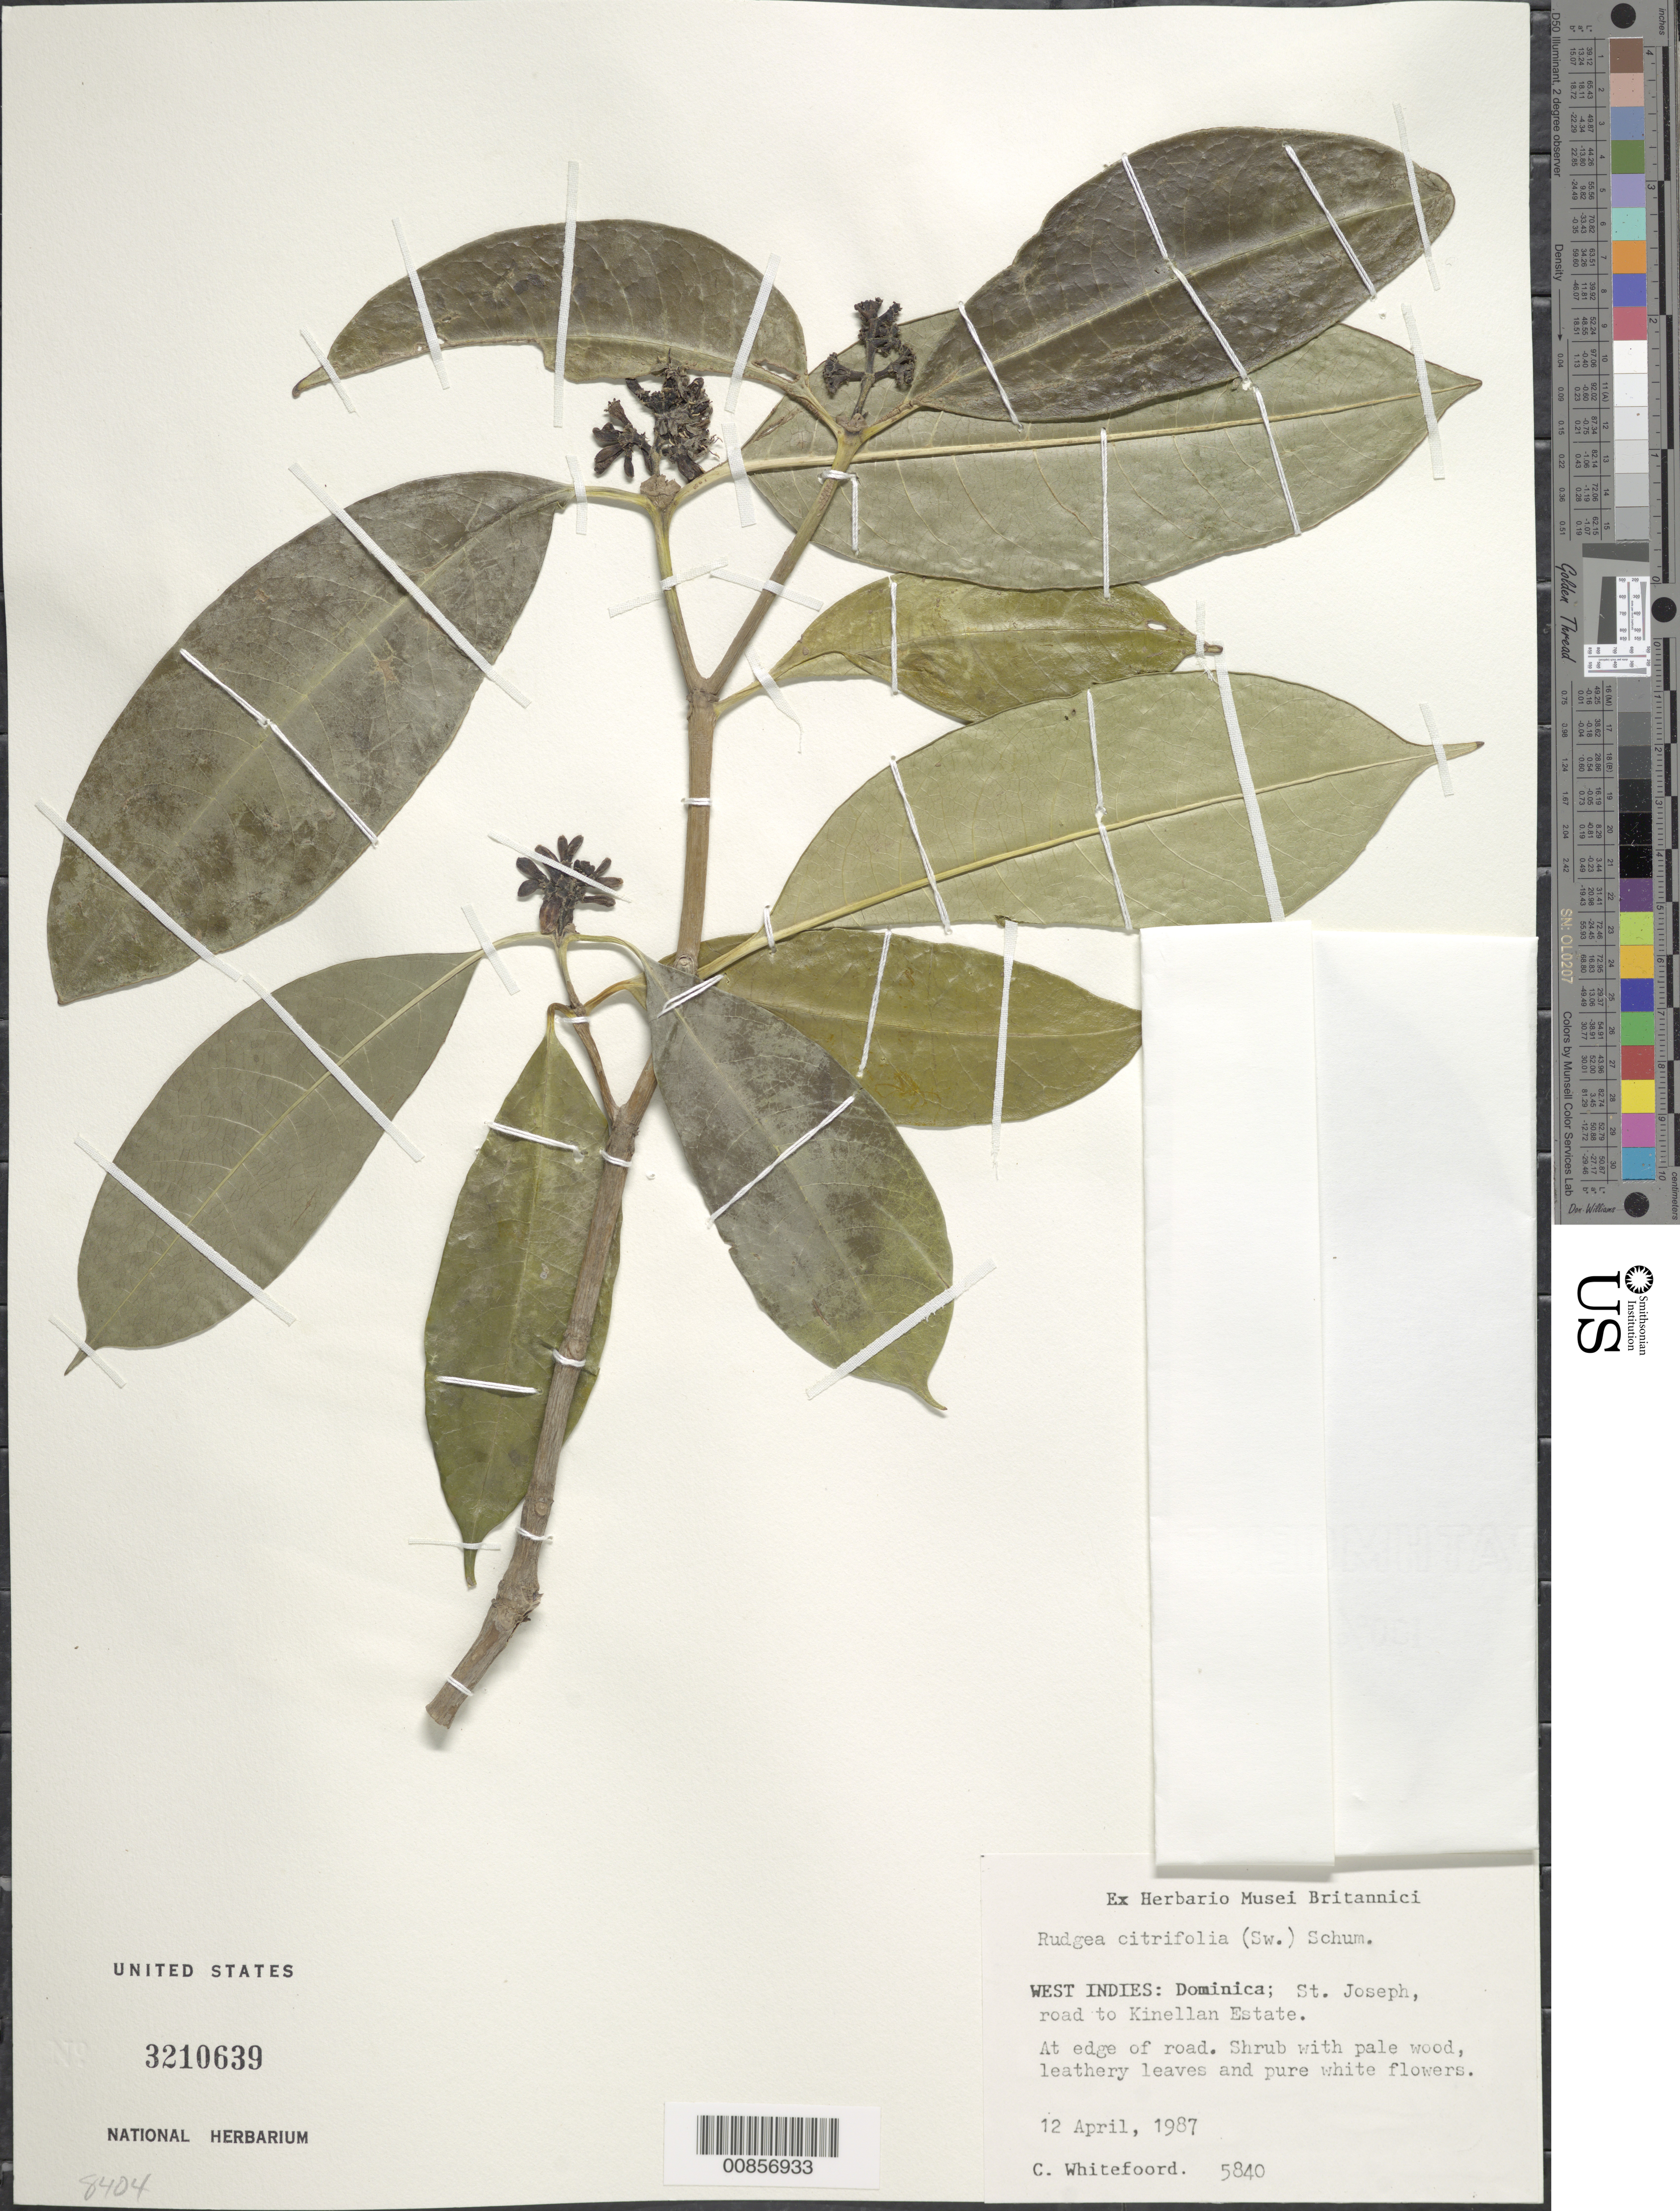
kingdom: Plantae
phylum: Tracheophyta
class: Magnoliopsida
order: Gentianales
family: Rubiaceae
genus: Rudgea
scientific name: Rudgea citrifolia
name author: (Sw.) K. Schum.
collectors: C. Whitefoord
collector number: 5840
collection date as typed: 12 Apr 1987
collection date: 1987-04-12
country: Dominica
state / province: St. Joseph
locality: Road to Kinellan Estate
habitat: At edge of road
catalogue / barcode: US 3210639